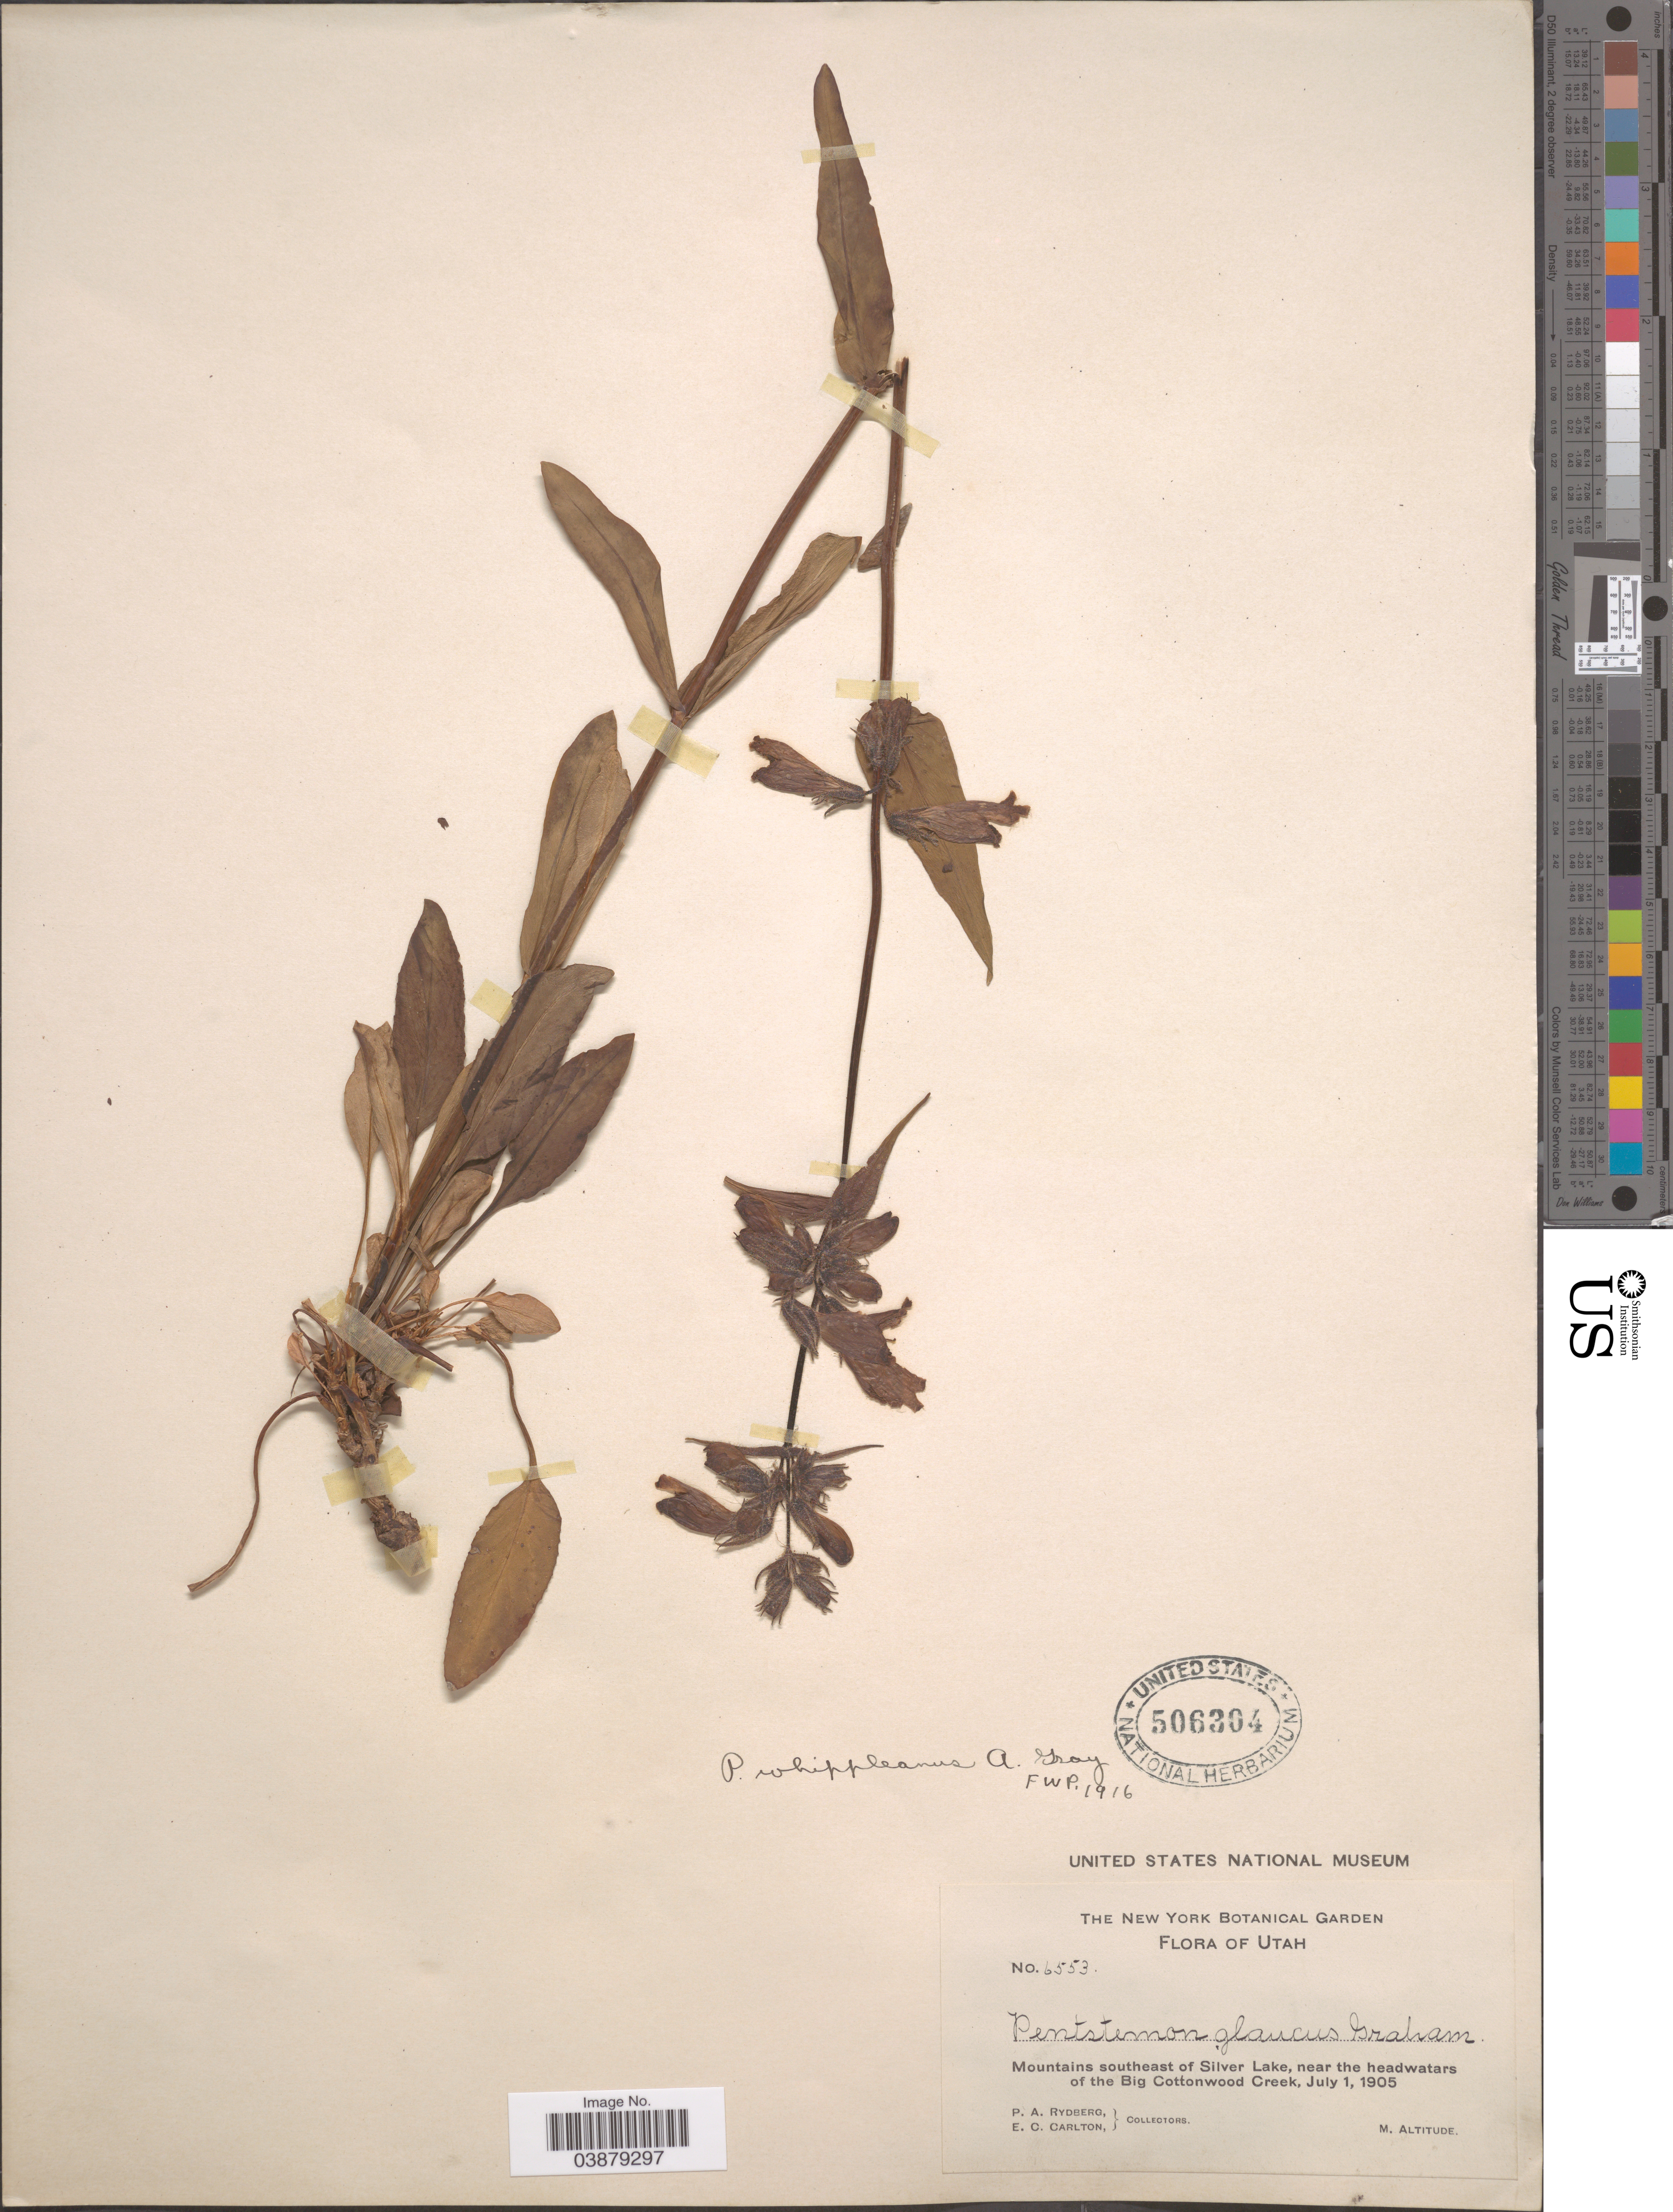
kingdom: Plantae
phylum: Tracheophyta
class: Magnoliopsida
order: Lamiales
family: Plantaginaceae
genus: Penstemon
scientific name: Penstemon whippleanus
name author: A. Gray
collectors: P. A. Rydberg & E. Carlton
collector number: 6553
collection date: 1905-07-01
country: United States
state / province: Utah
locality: Mountains southeast of Silver Lake, near the headwaters of the Big Cottonwood Creek.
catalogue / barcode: US 506304